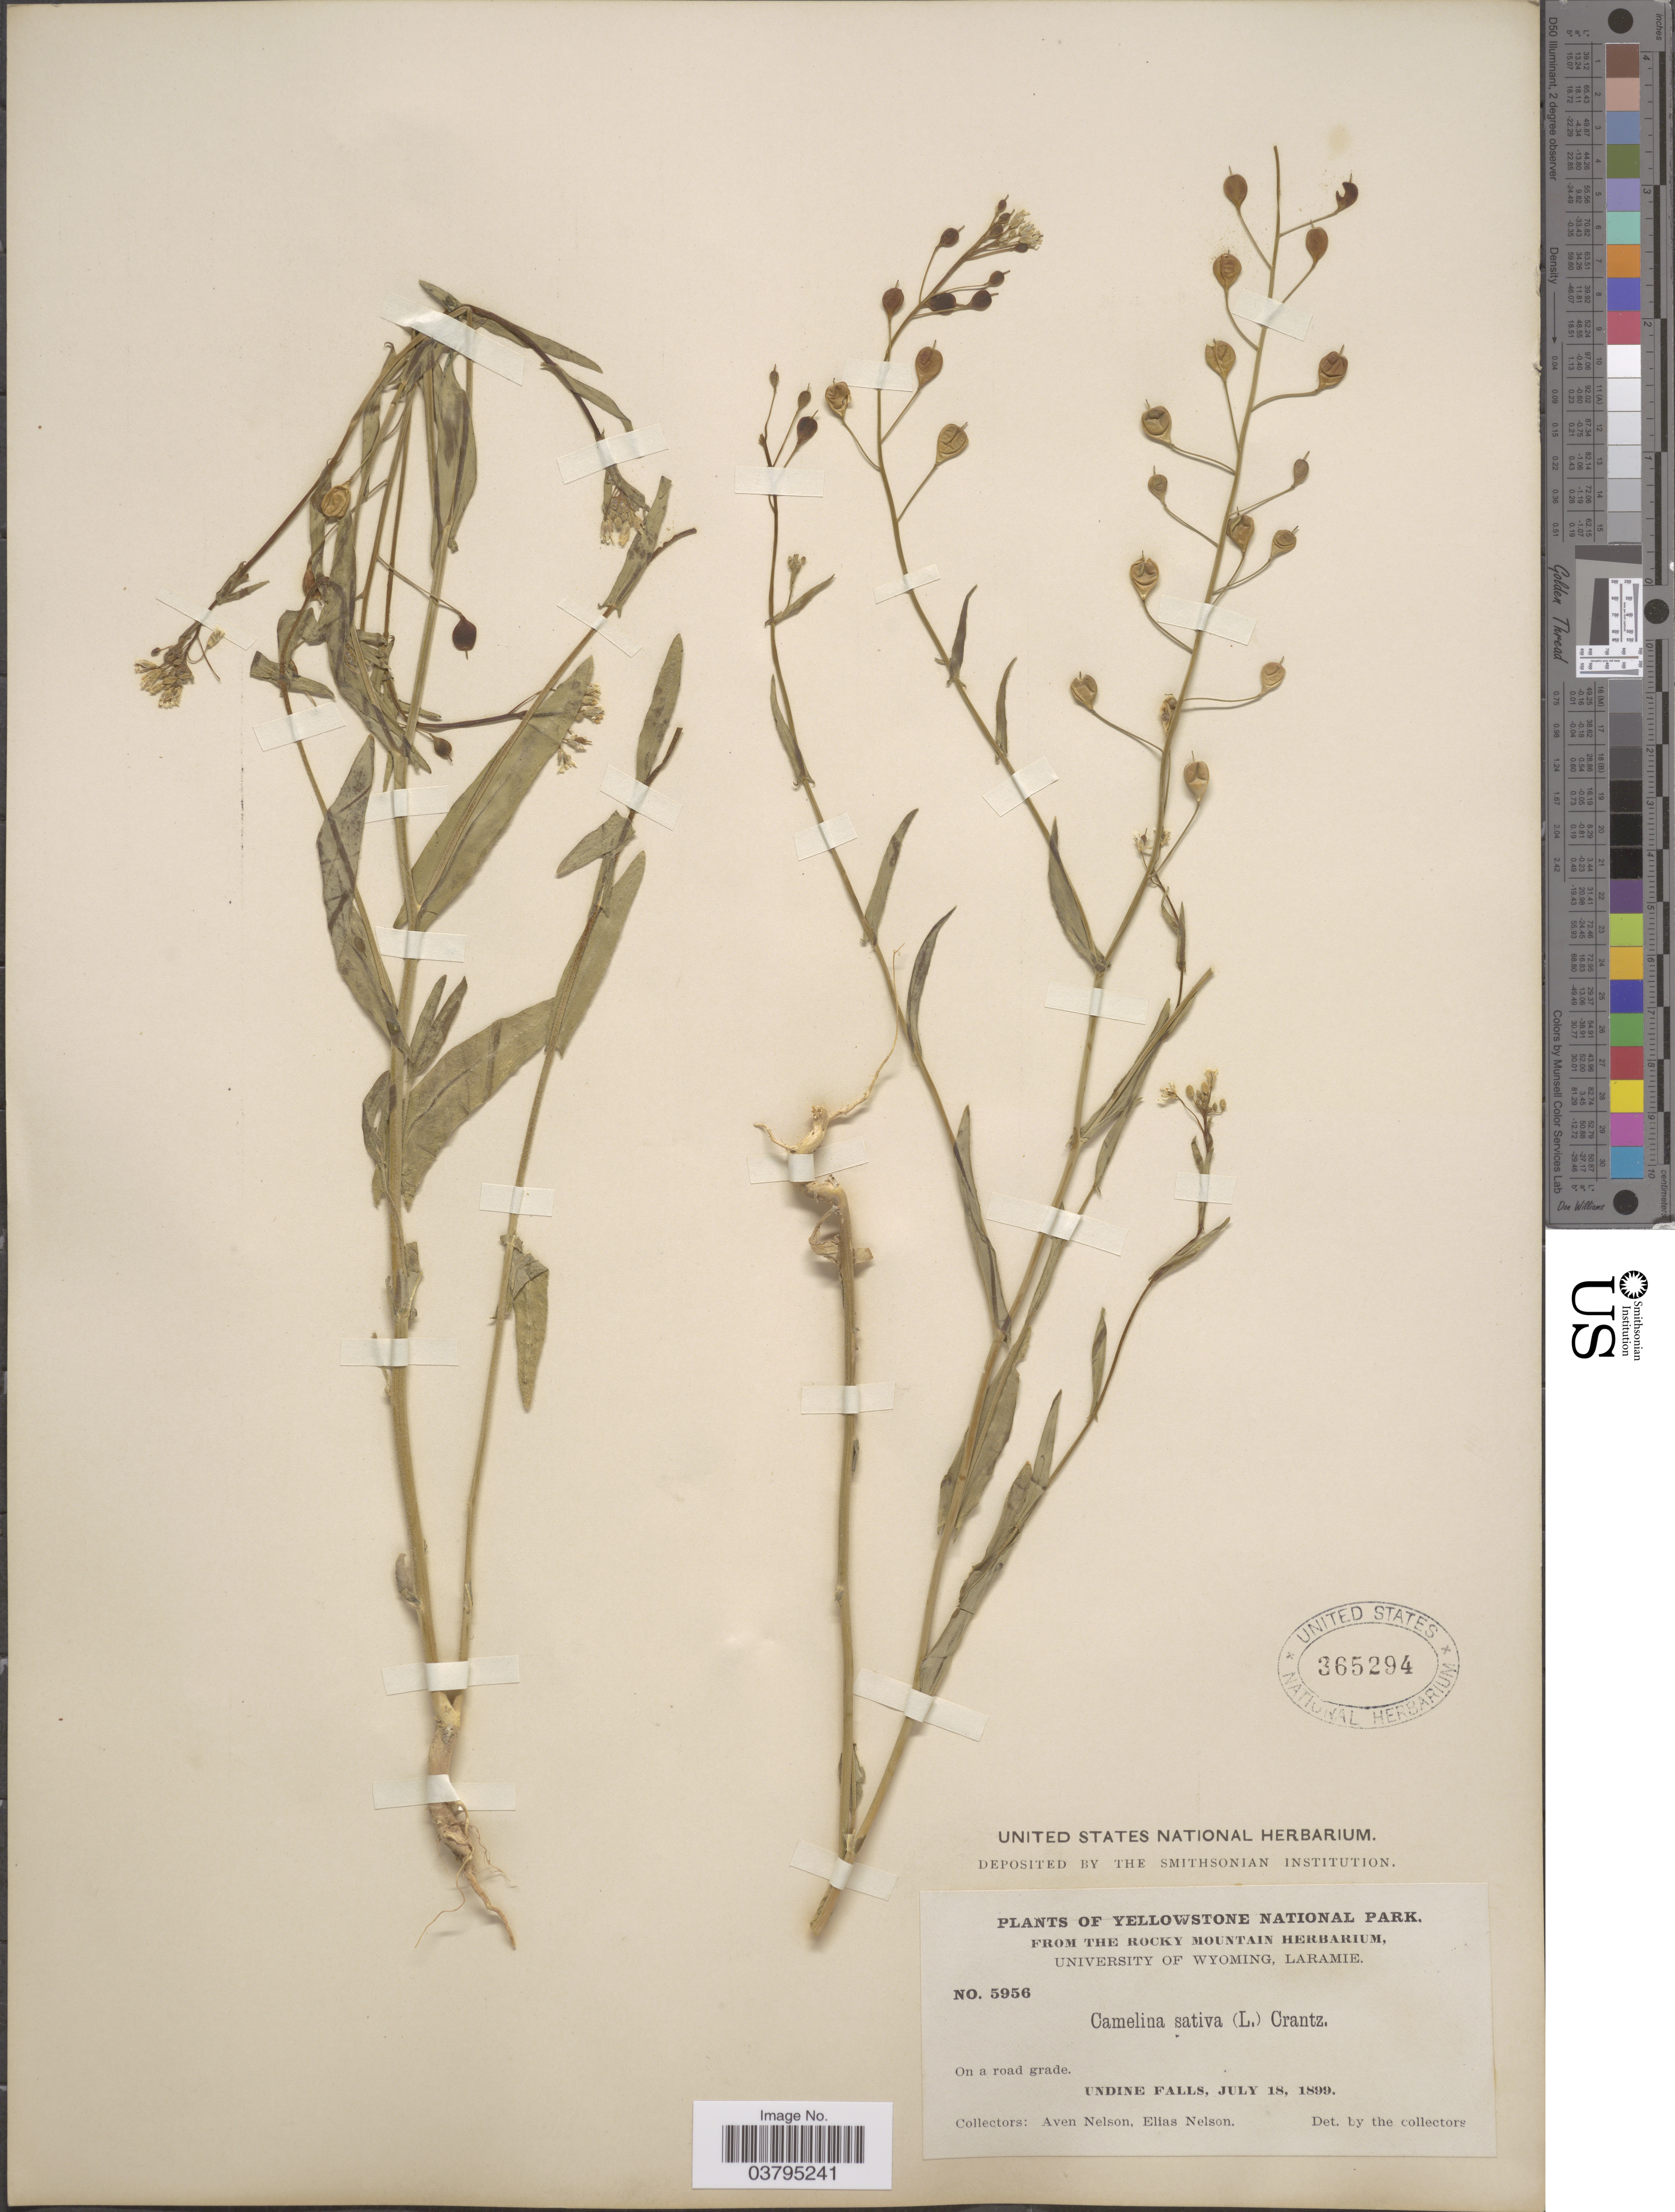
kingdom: Plantae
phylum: Tracheophyta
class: Magnoliopsida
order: Brassicales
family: Brassicaceae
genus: Camelina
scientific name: Camelina sativa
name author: (L.) Crantz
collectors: A. Nelson & E. Nelson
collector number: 5956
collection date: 1899-07-18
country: United States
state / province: Wyoming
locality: Yellowstone National Park. Undine Falls.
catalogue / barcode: US 365294